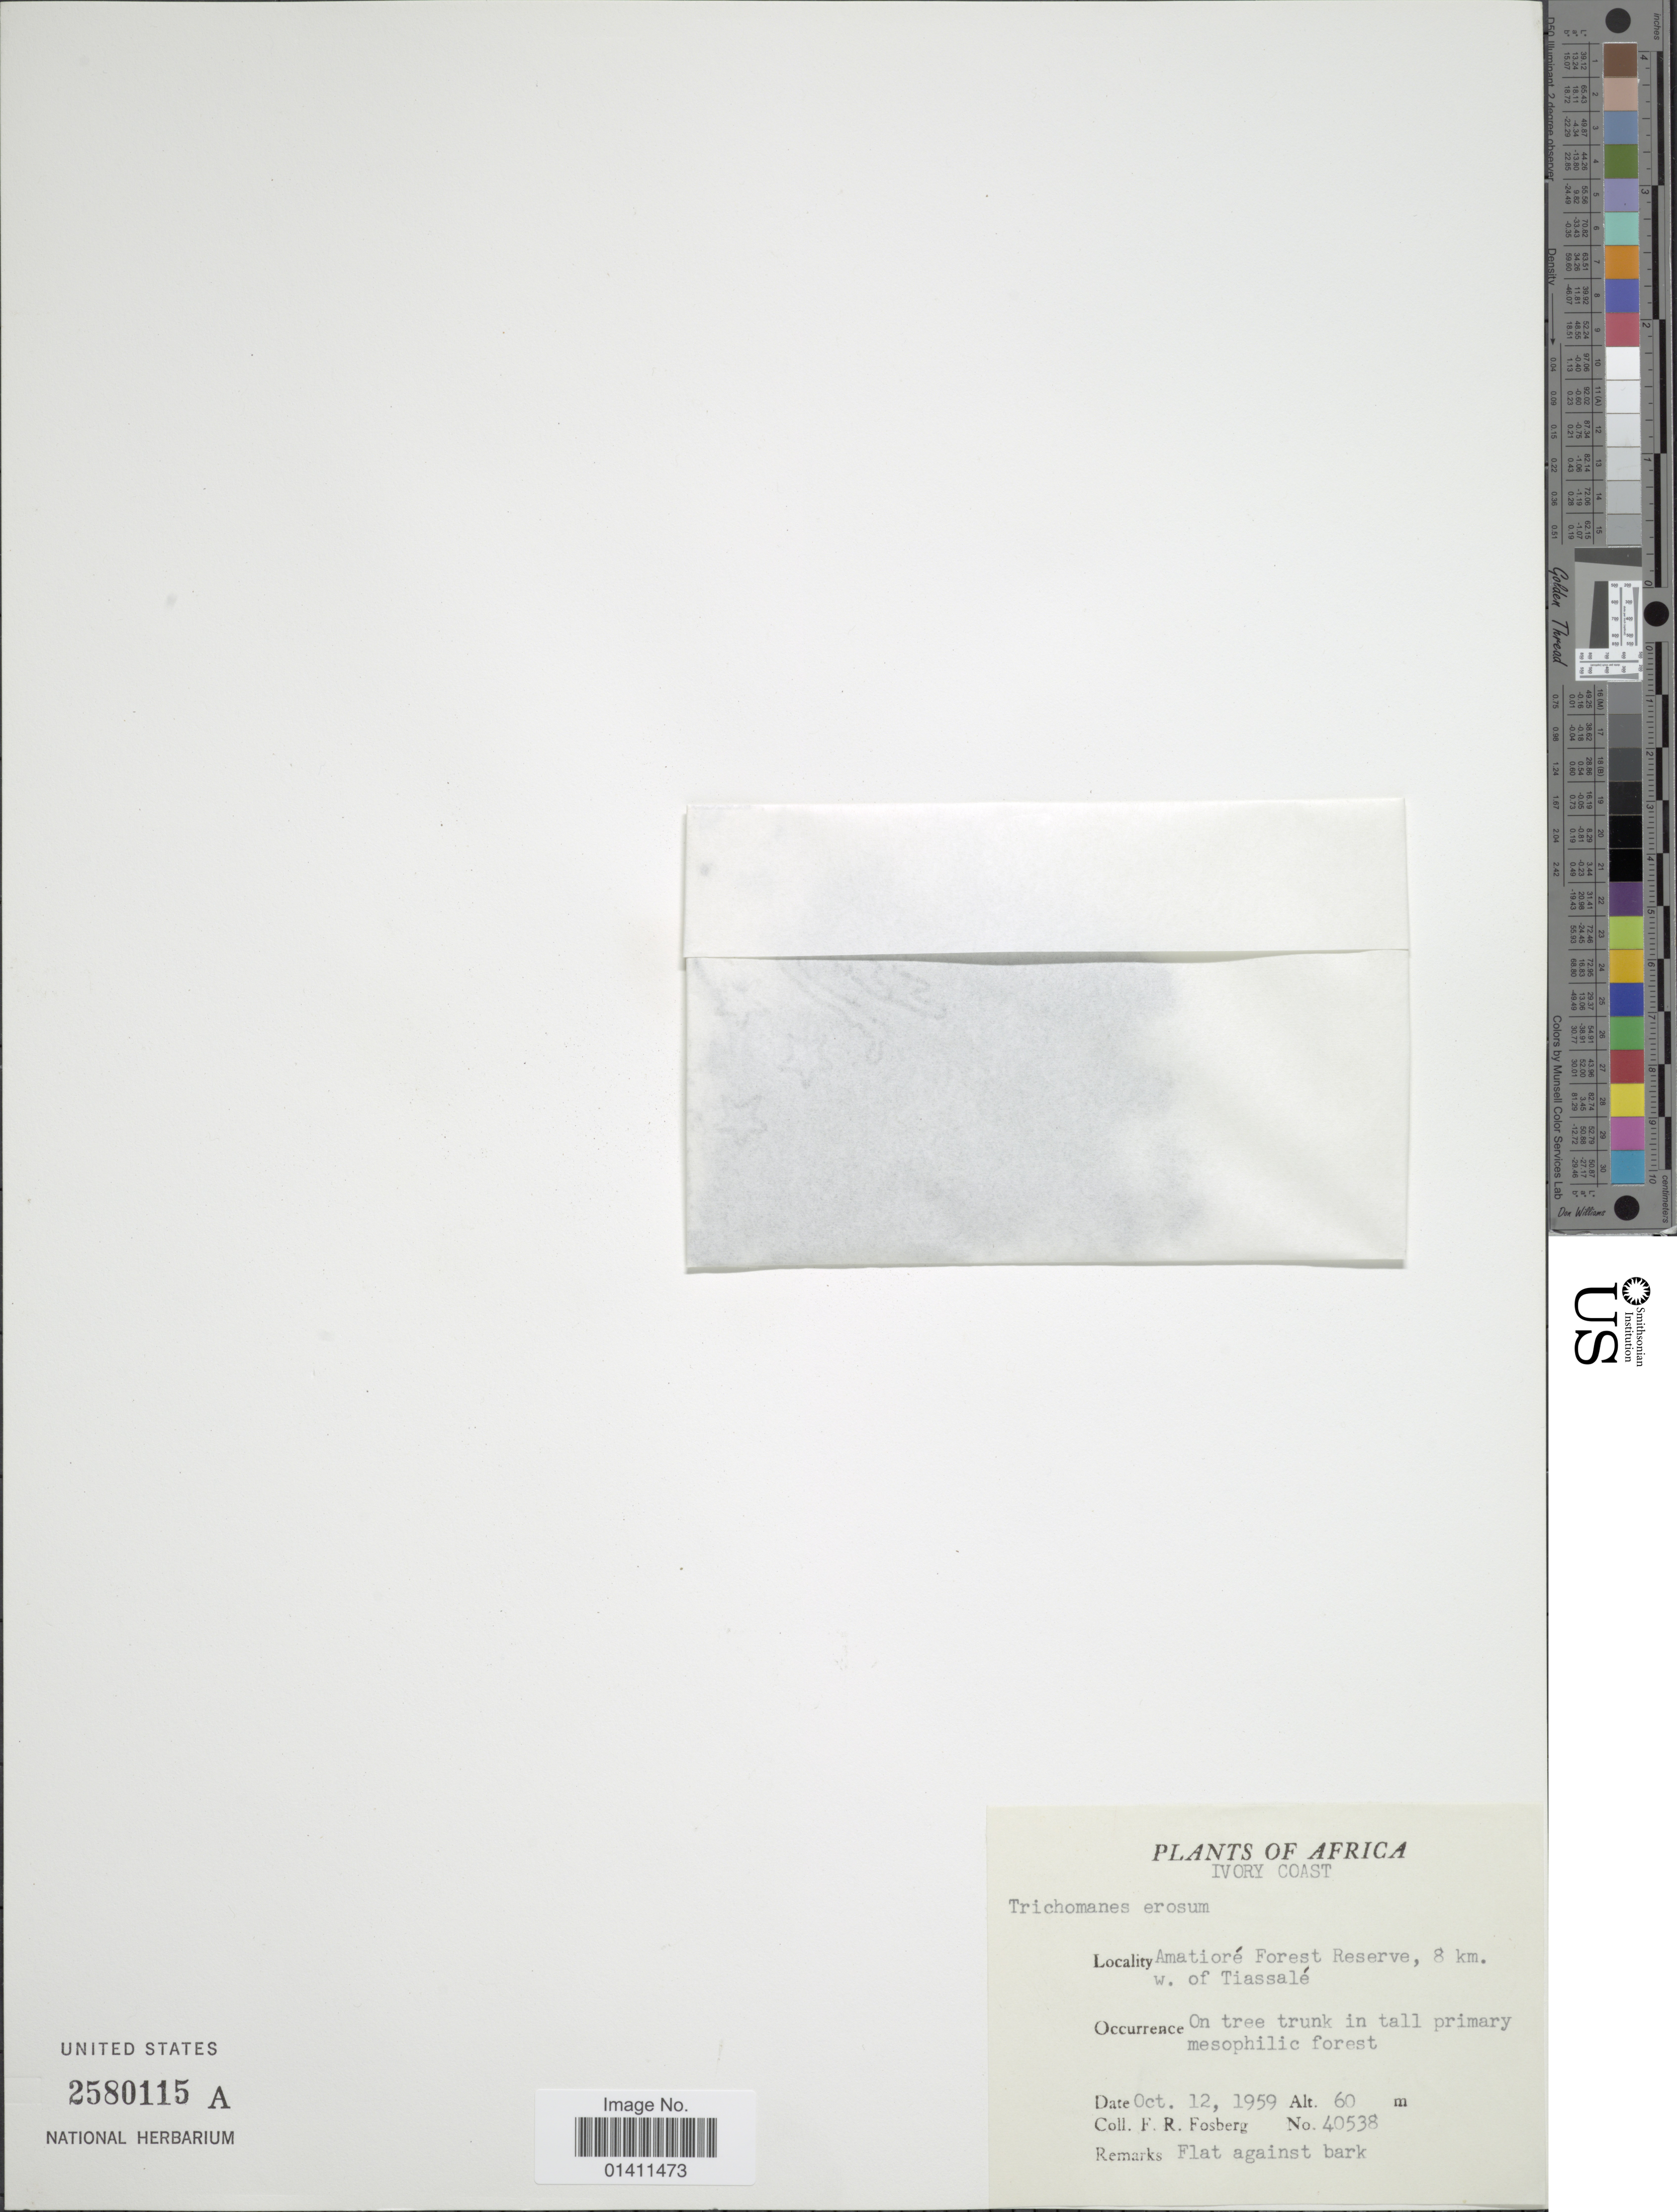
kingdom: Plantae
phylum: Tracheophyta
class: Polypodiopsida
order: Hymenophyllales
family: Hymenophyllaceae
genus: Didymoglossum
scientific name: Didymoglossum erosum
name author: (Willd.) J.P. Roux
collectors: F. R. Fosberg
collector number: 40538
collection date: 1959-10-12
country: Ivory Coast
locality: Amatiore Forest Reserve, 8 km. w. of Tiassale.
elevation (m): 60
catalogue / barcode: US 2580115A